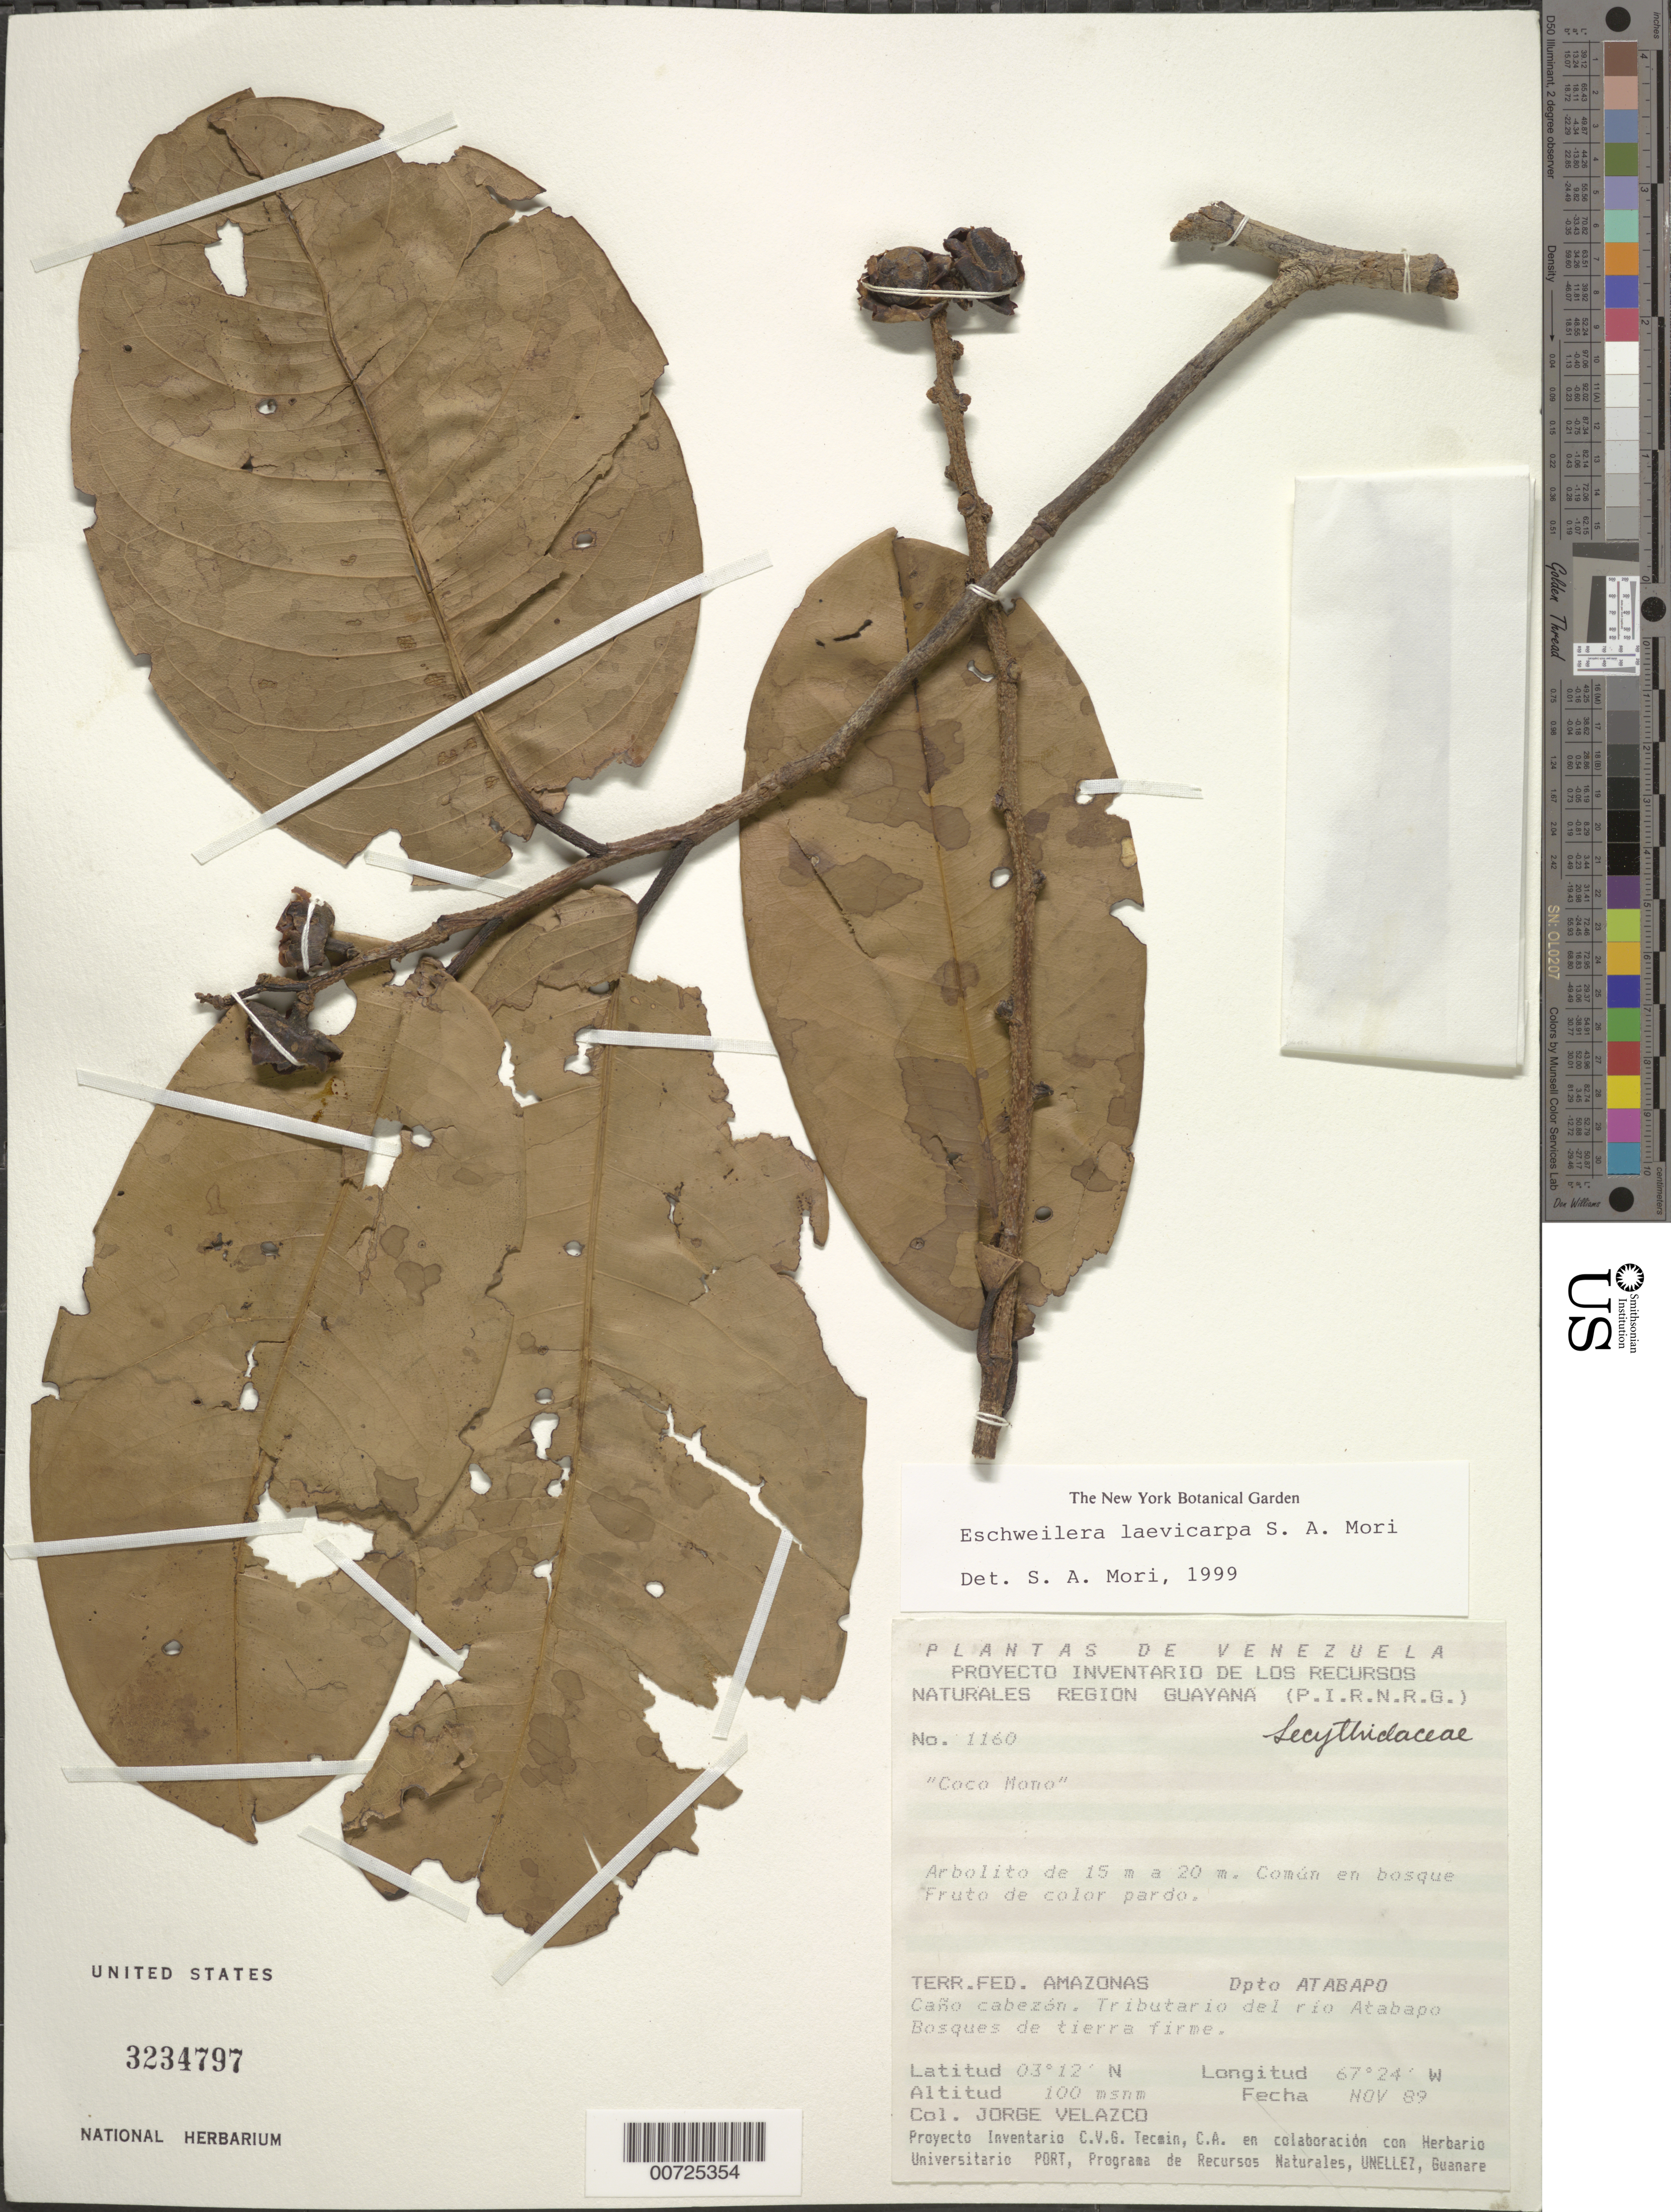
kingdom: Plantae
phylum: Tracheophyta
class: Magnoliopsida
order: Ericales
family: Lecythidaceae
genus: Eschweilera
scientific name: Eschweilera laevicarpa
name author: S.A. Mori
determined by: Mori, Scott A.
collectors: J. Velazco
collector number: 1160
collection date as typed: Nov-89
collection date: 1989-11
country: Venezuela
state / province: Amazonas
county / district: Atabapo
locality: Caño Cabezón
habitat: Forest on terra firma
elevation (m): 100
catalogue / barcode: US 3234797